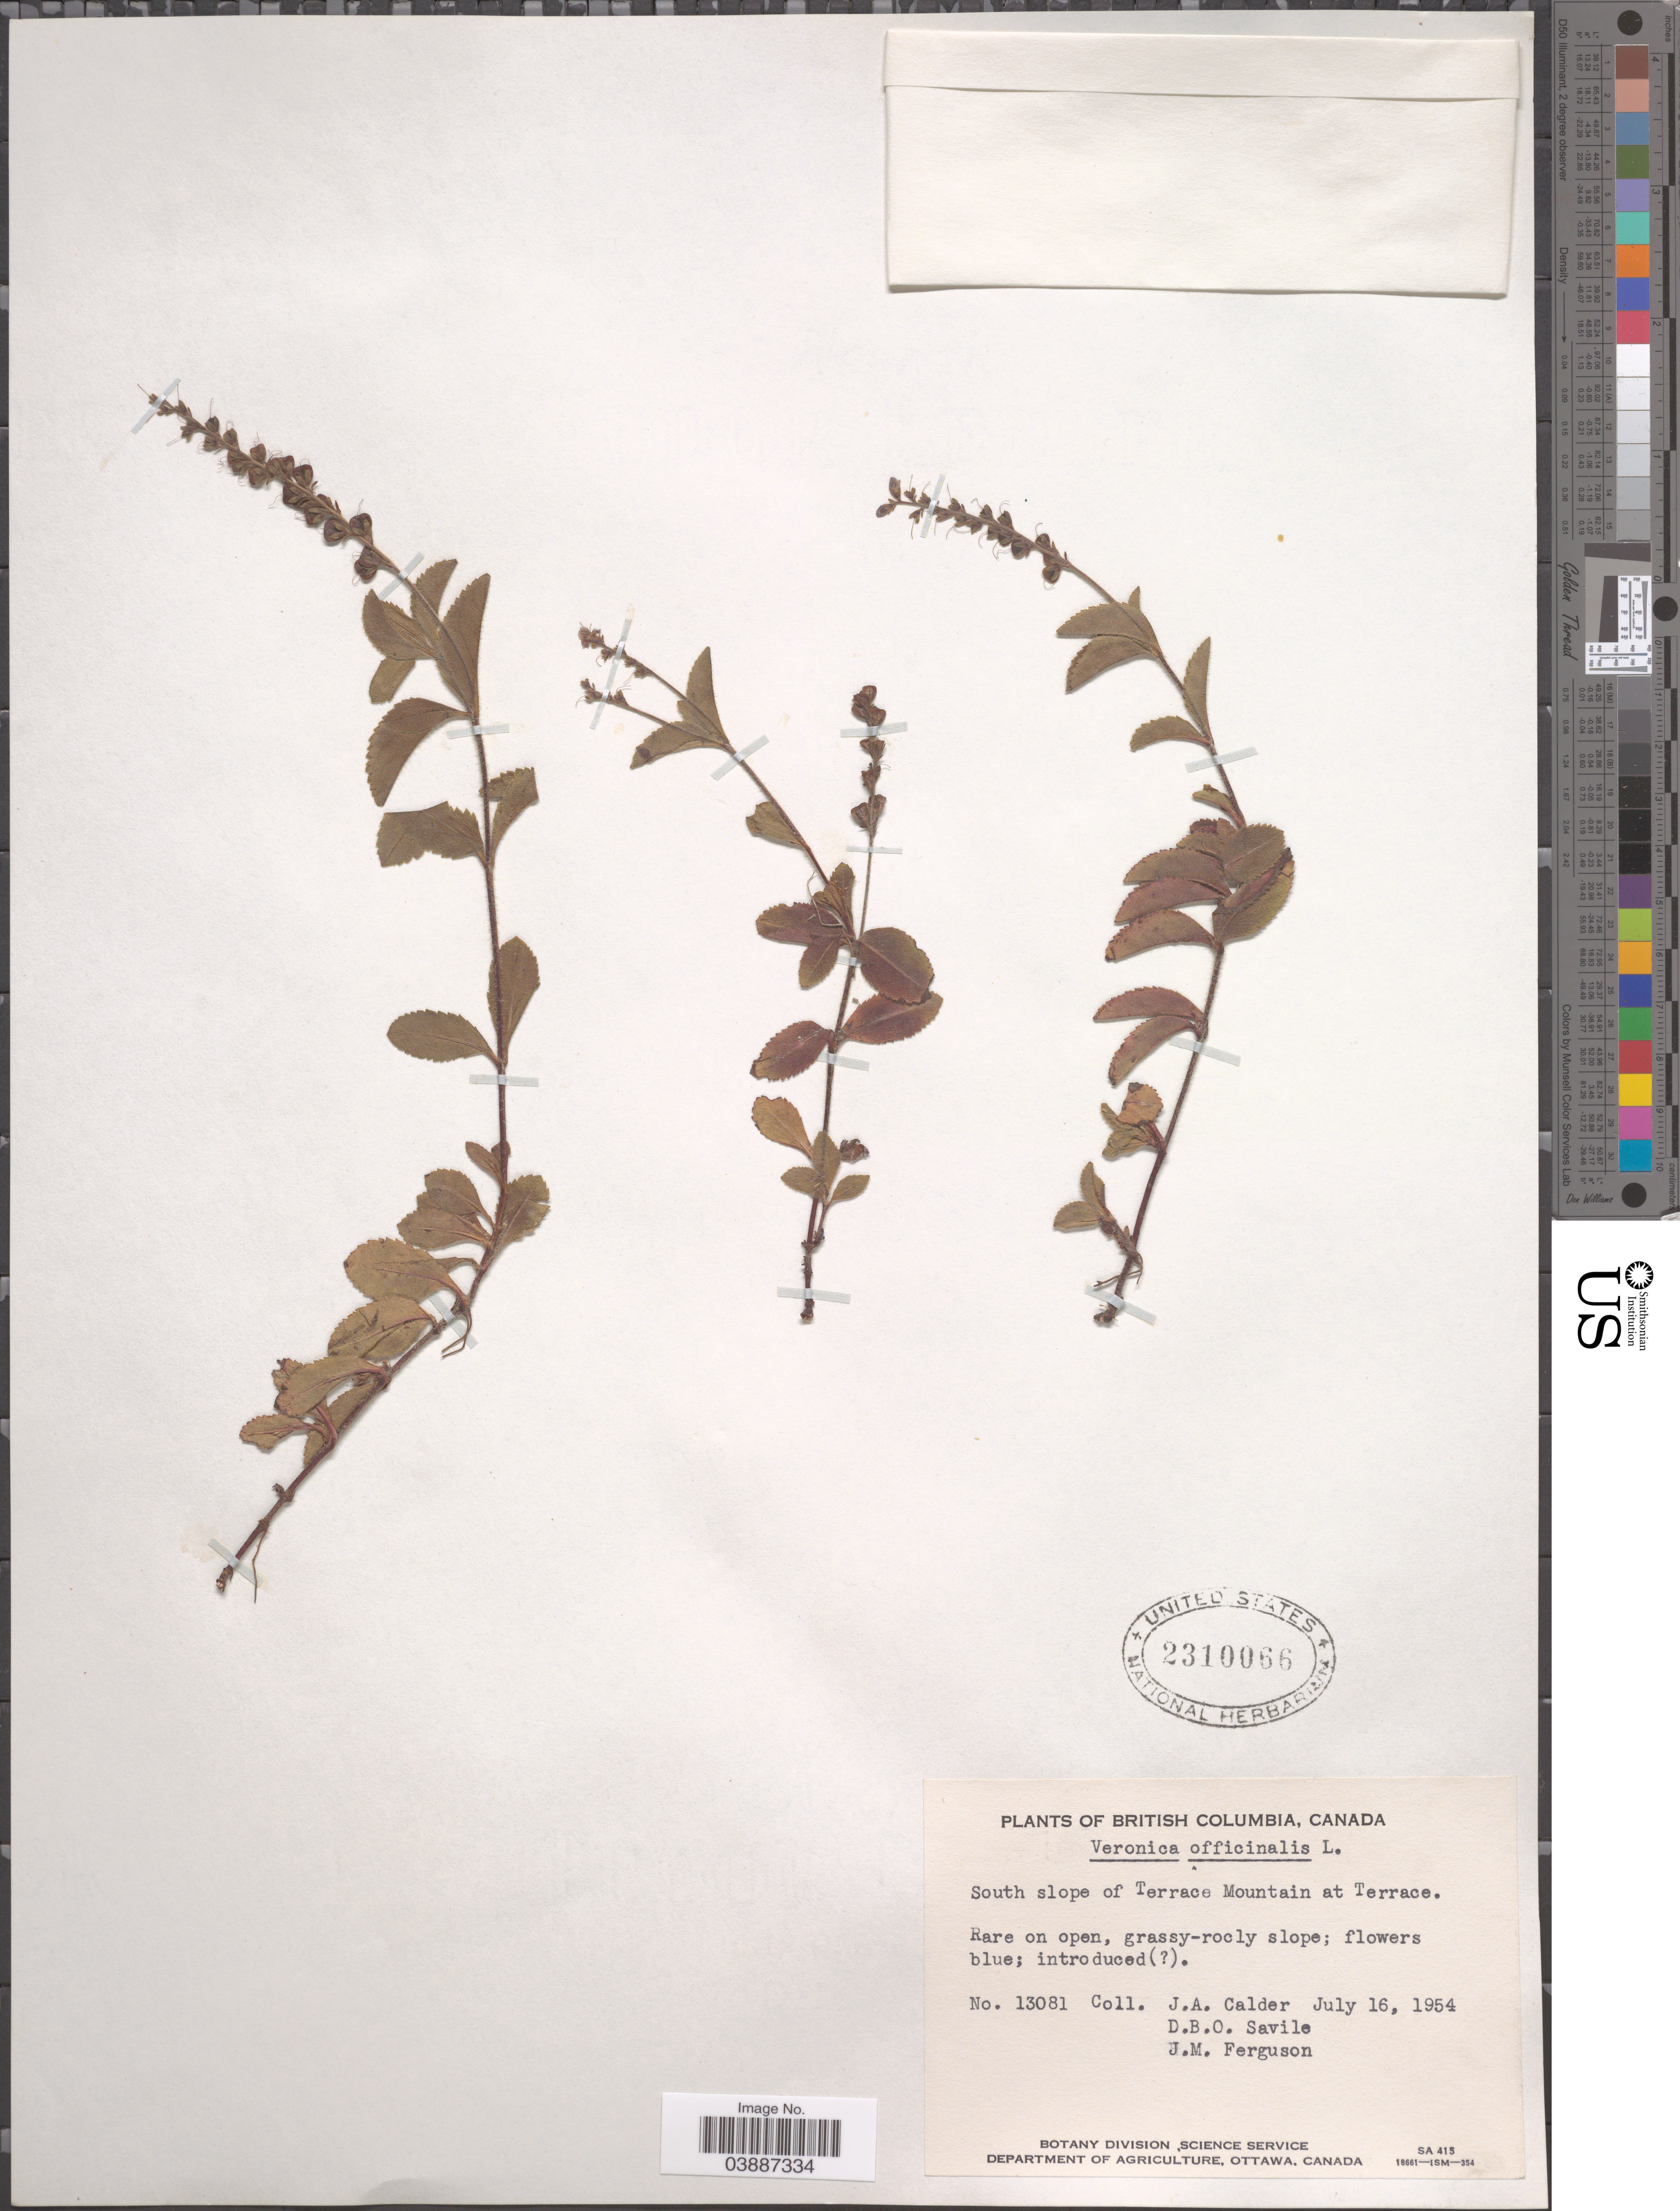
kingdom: Plantae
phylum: Tracheophyta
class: Magnoliopsida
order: Lamiales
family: Plantaginaceae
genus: Veronica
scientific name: Veronica officinalis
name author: L.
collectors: J. A. Calder, D. Savile & J. M. Ferguson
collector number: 13081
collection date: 1954-07-16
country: Canada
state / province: British Columbia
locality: South slope of Terrace Mountain at Terrace.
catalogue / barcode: US 2310066